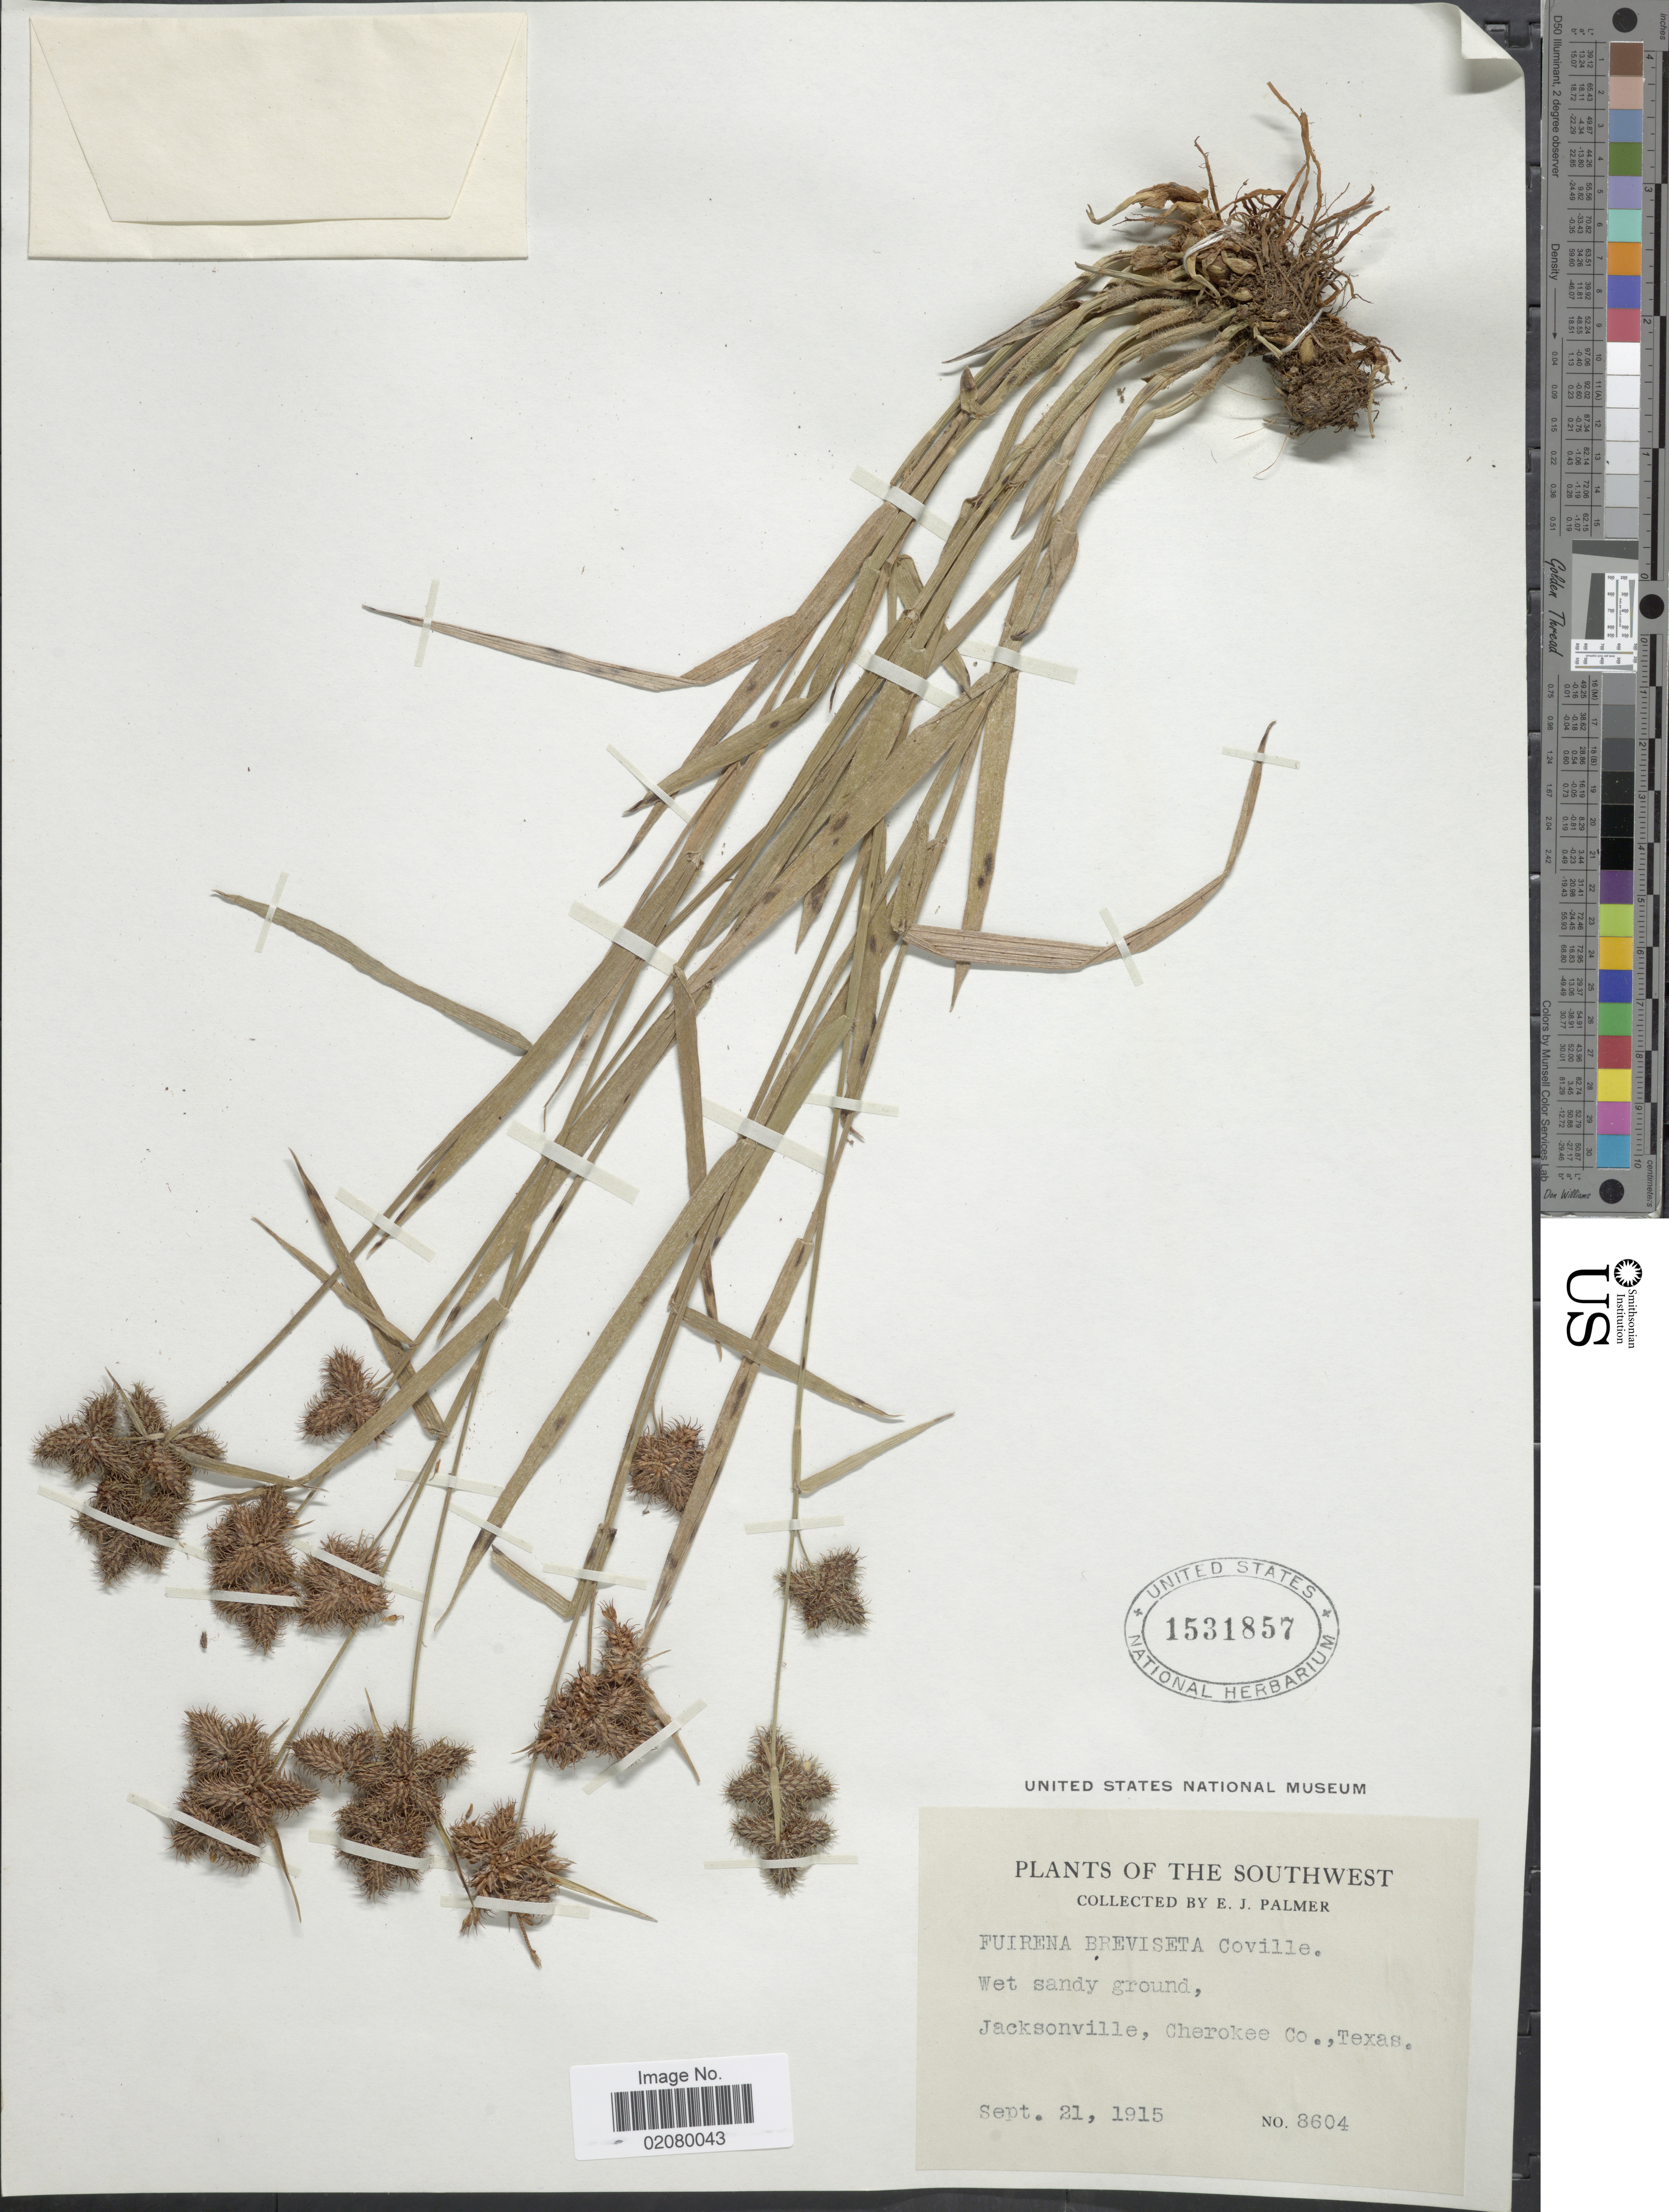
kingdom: Plantae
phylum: Tracheophyta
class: Liliopsida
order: Poales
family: Cyperaceae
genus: Fuirena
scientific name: Fuirena squarrosa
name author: Michx.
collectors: E. J. Palmer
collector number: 8604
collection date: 1915-09-21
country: United States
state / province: Texas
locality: The Southwest. Jacksonville, Cherokee Co.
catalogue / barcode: US 1531857